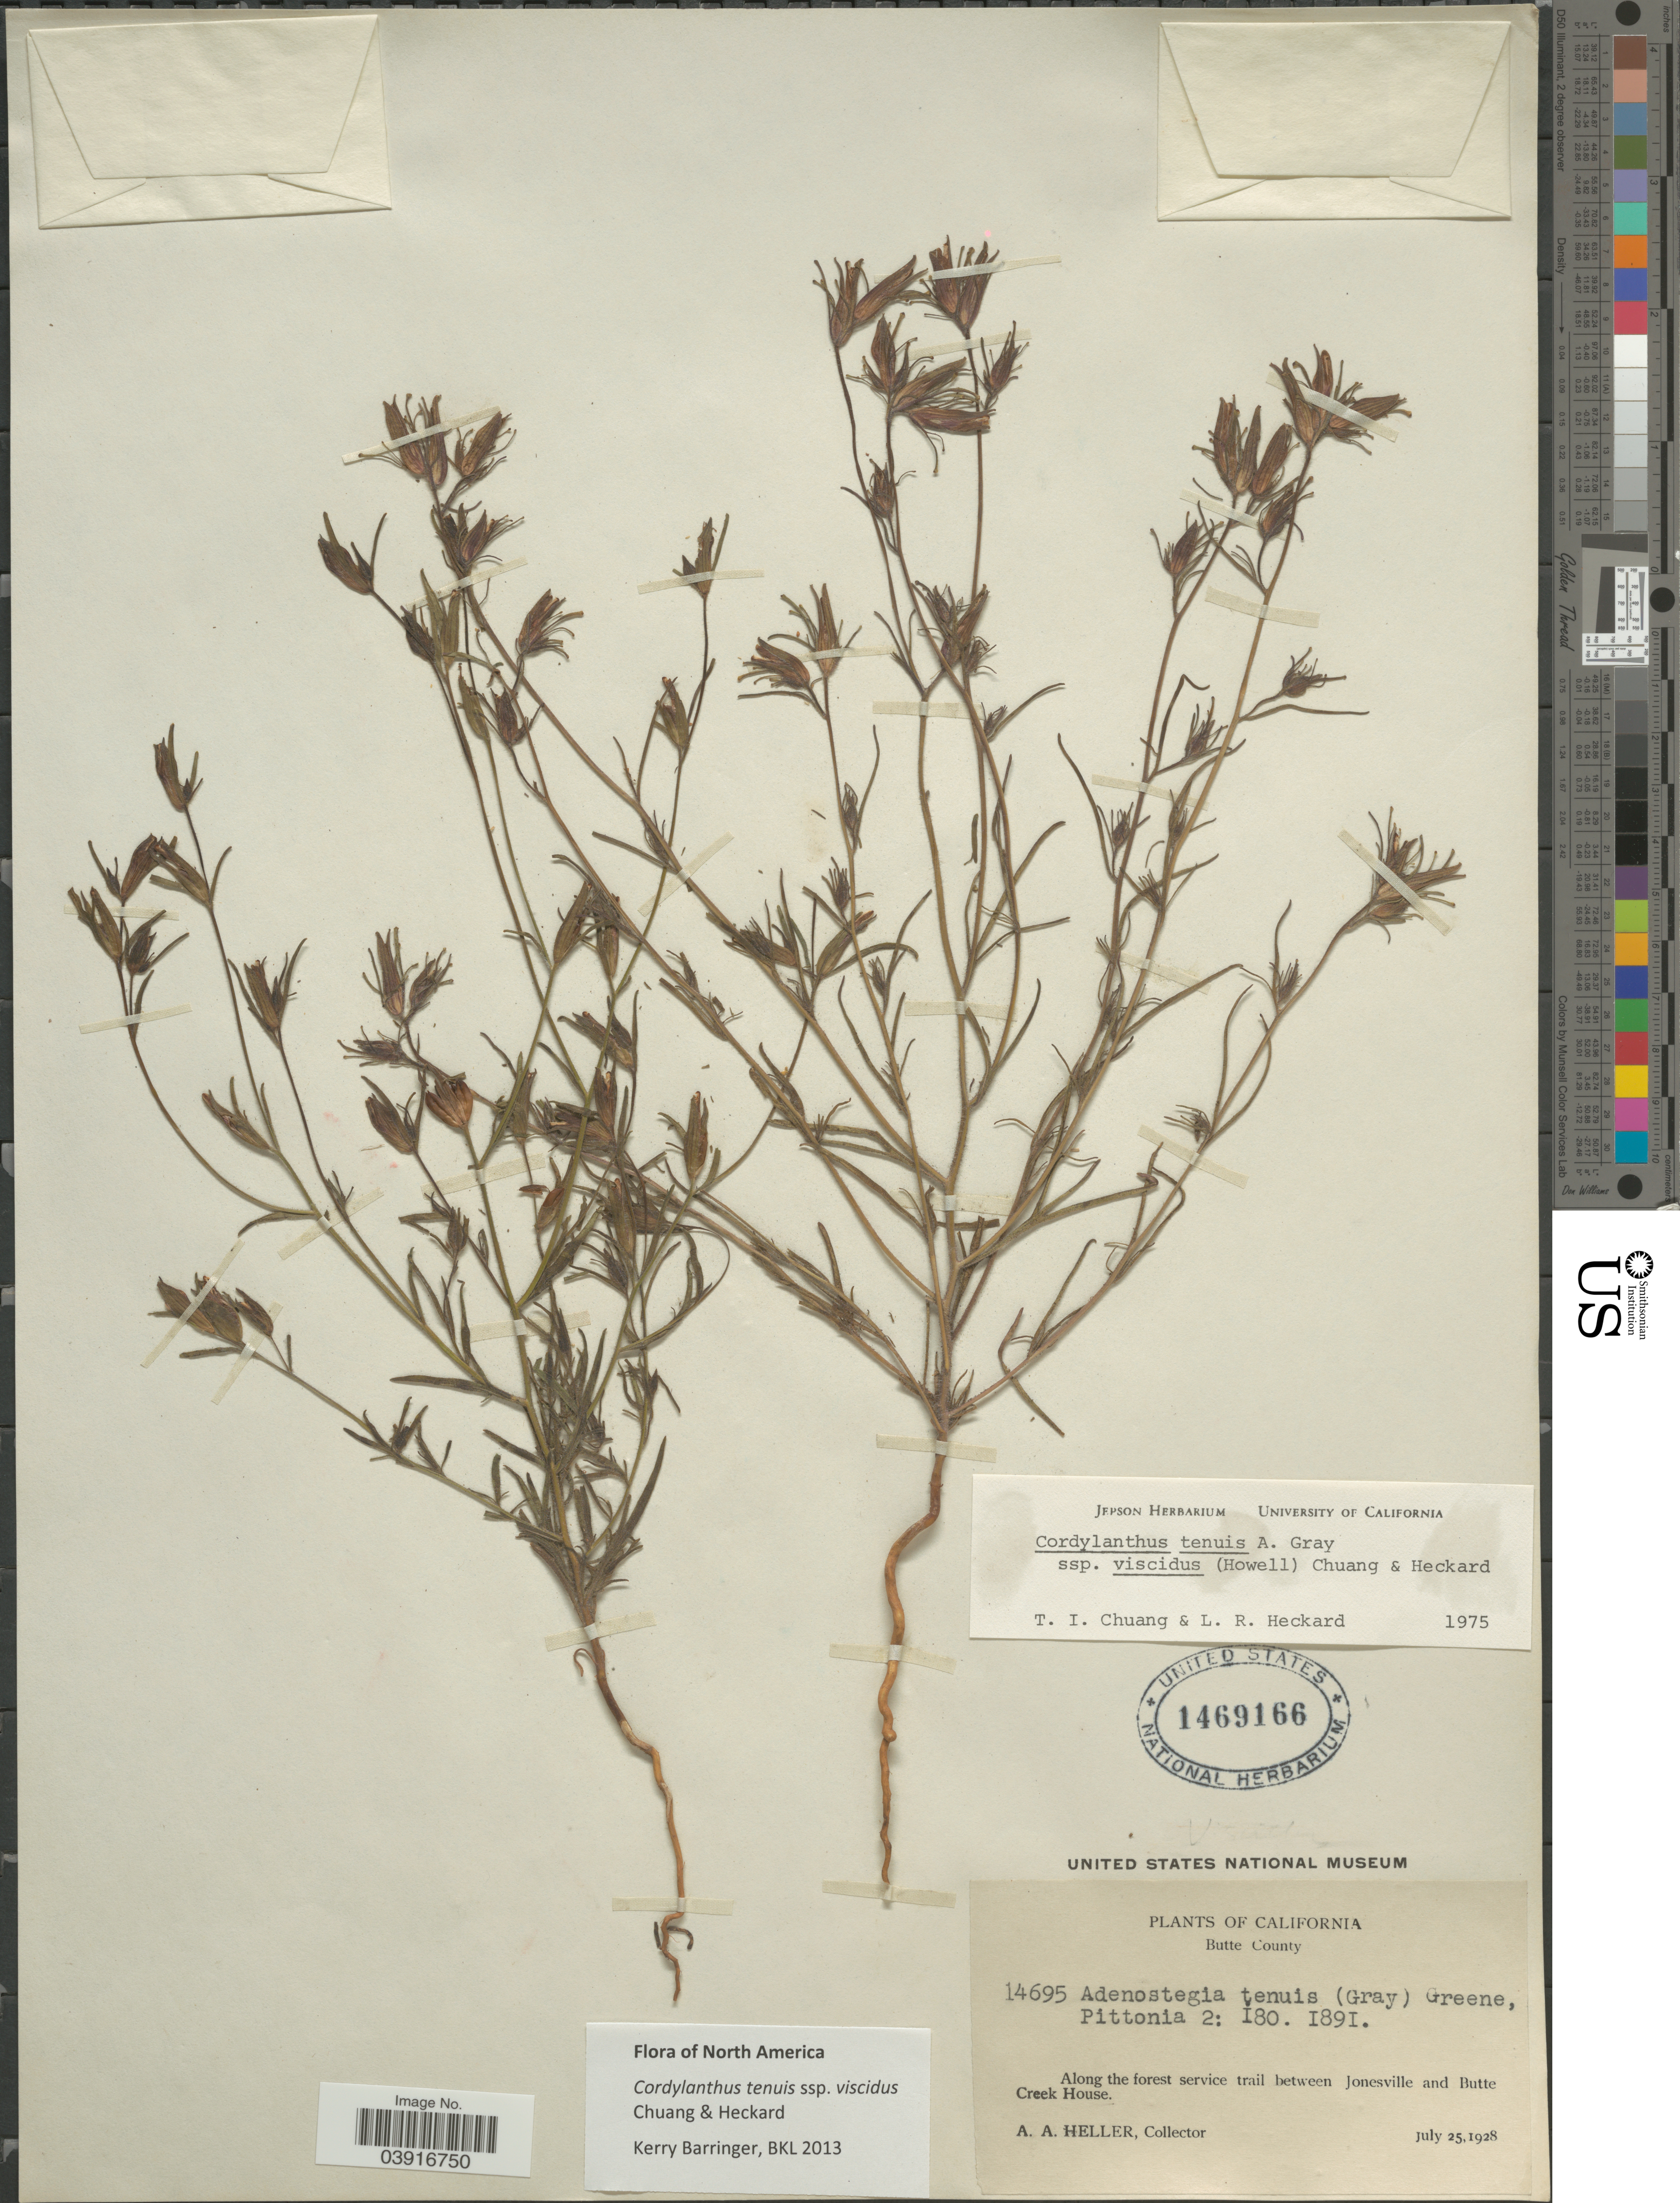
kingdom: Plantae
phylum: Tracheophyta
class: Magnoliopsida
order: Lamiales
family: Orobanchaceae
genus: Cordylanthus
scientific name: Cordylanthus tenuis subsp. viscidus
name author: (Howell) T.I. Chuang & Heckard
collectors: A. A. Heller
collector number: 14695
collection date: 1928-07-25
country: United States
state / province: California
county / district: Butte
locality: Butte County. Along the forest service trail between Jonesville and Butte Creek House.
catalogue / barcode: US 1469166